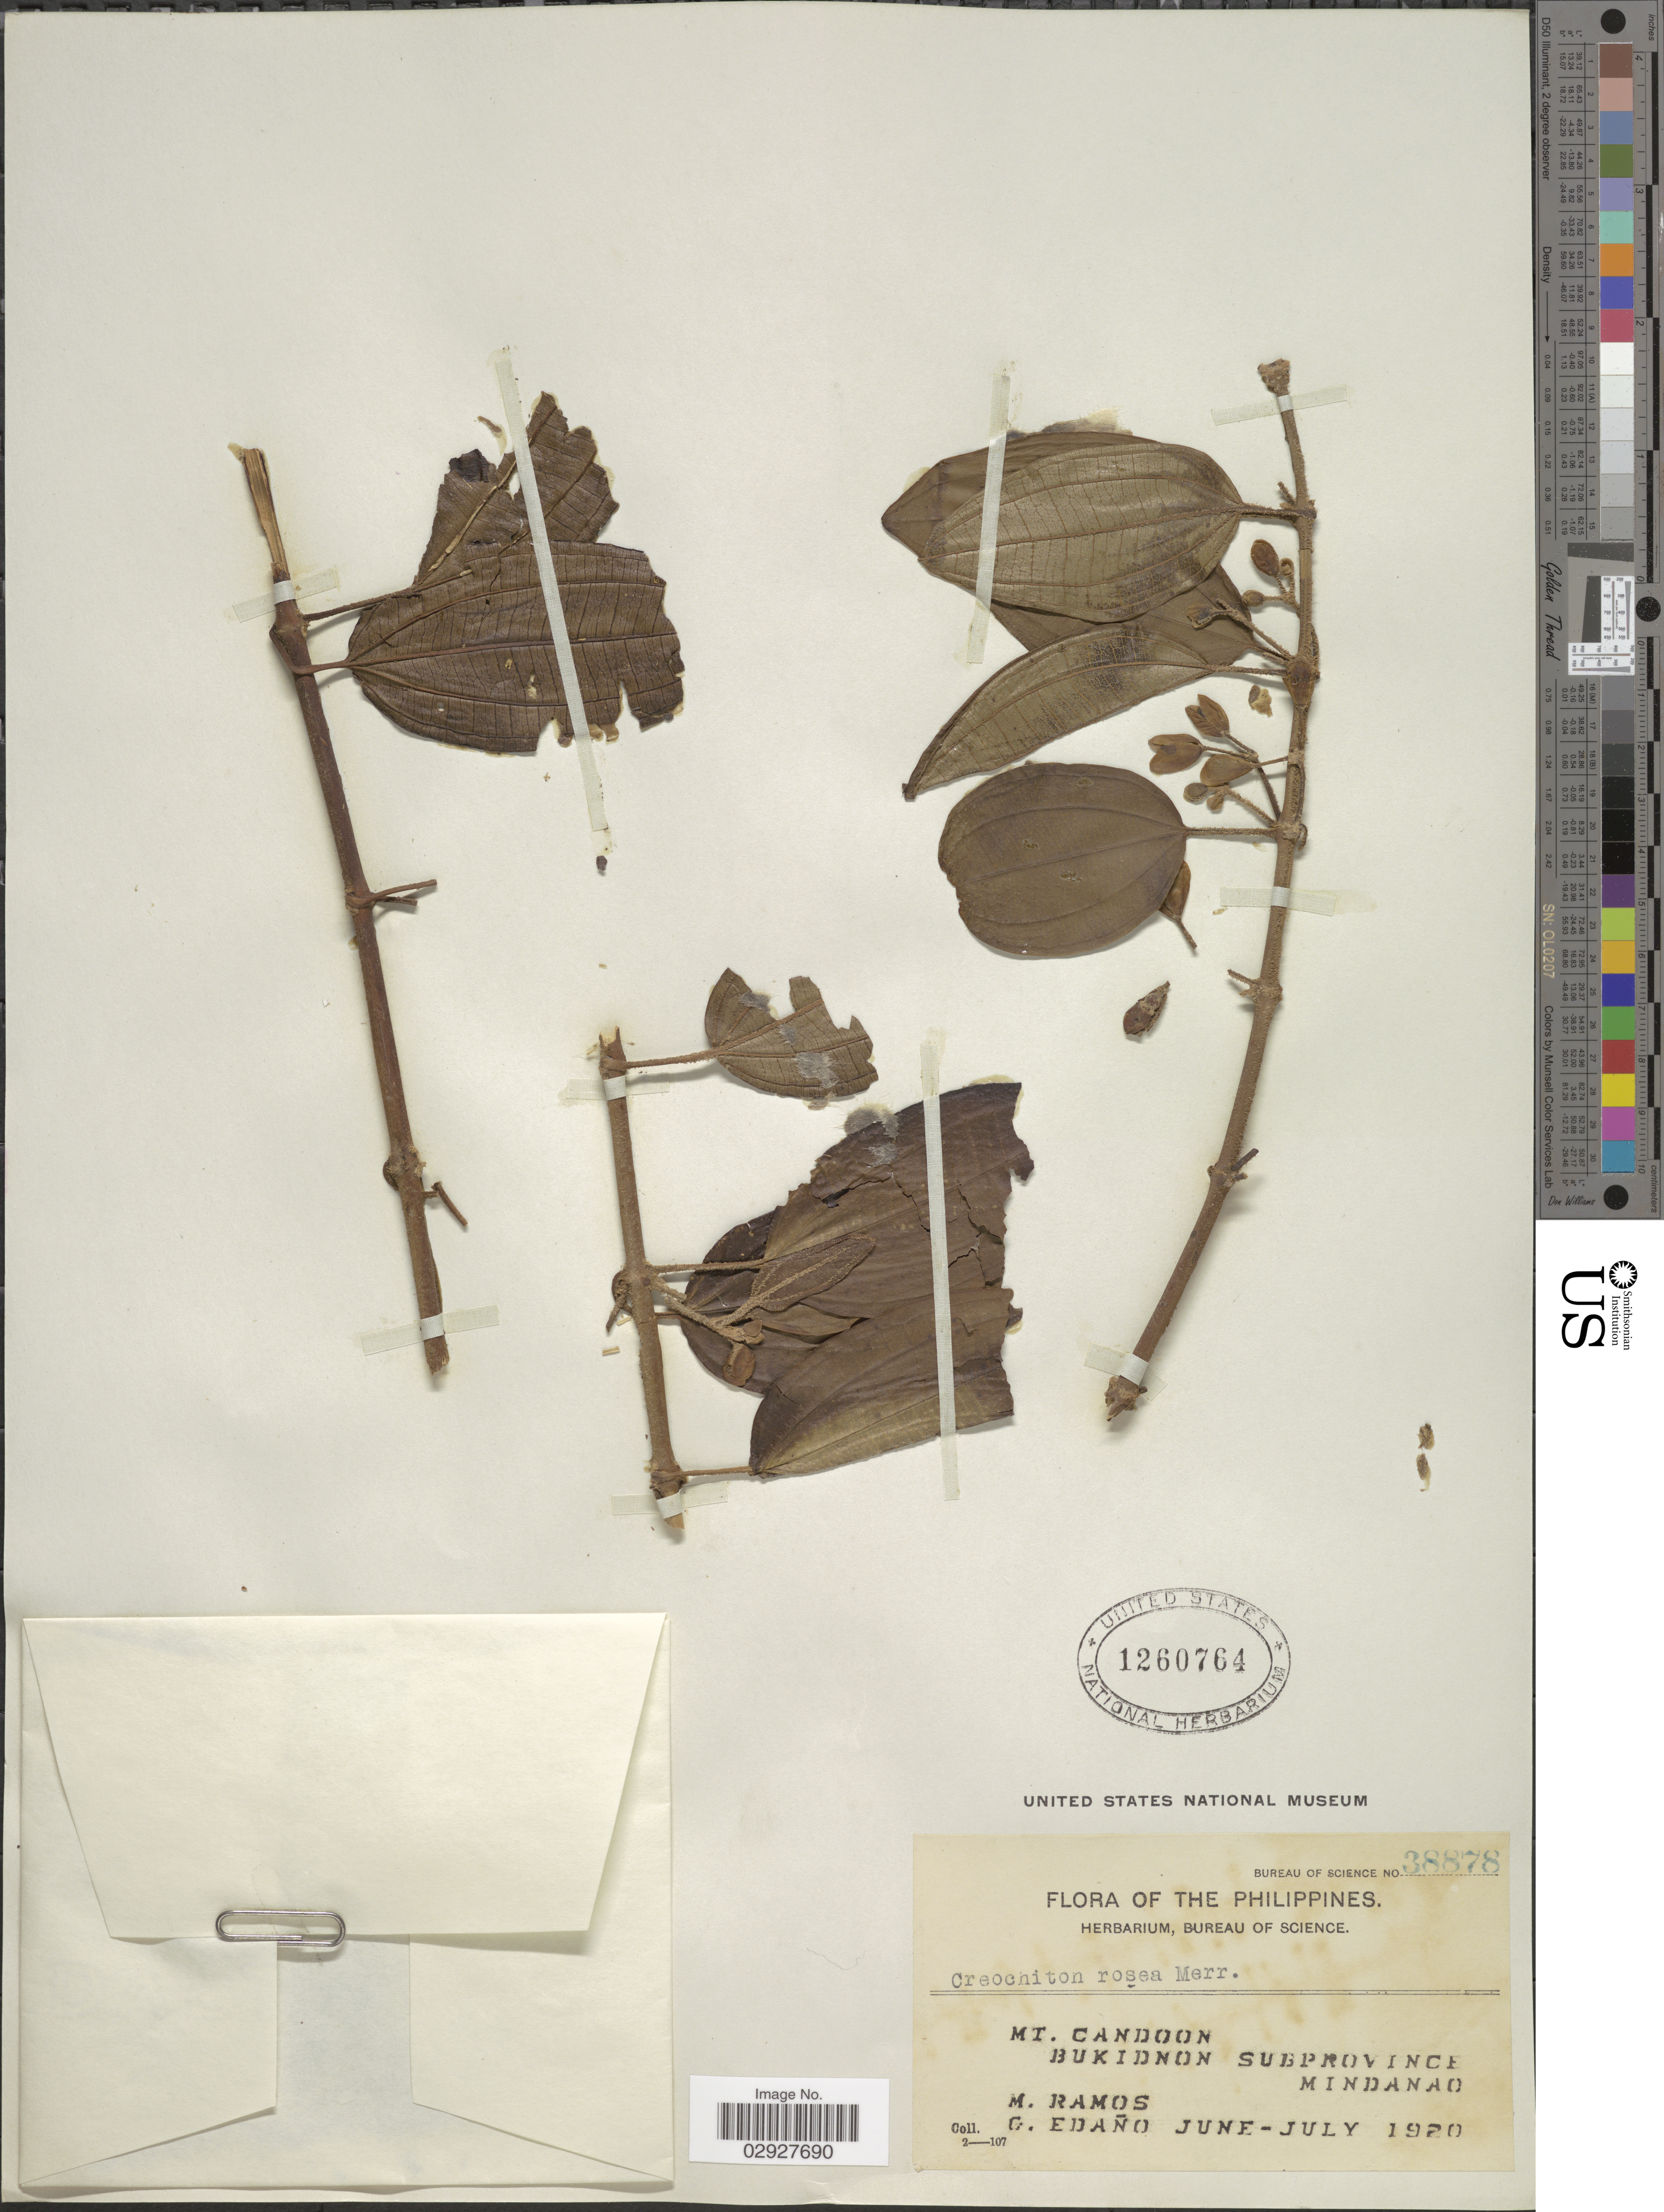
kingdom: Plantae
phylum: Tracheophyta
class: Magnoliopsida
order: Myrtales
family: Melastomataceae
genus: Creochiton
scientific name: Creochiton rosea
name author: Merr.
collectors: M. Ramos & G. Edaño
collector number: Bureau of Science 38878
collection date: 1920-06/1920-07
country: Philippines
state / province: Northern Mindanao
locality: Mt. Candoon, Bukidnon Subprovince, Mindanao.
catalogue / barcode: US 1260764